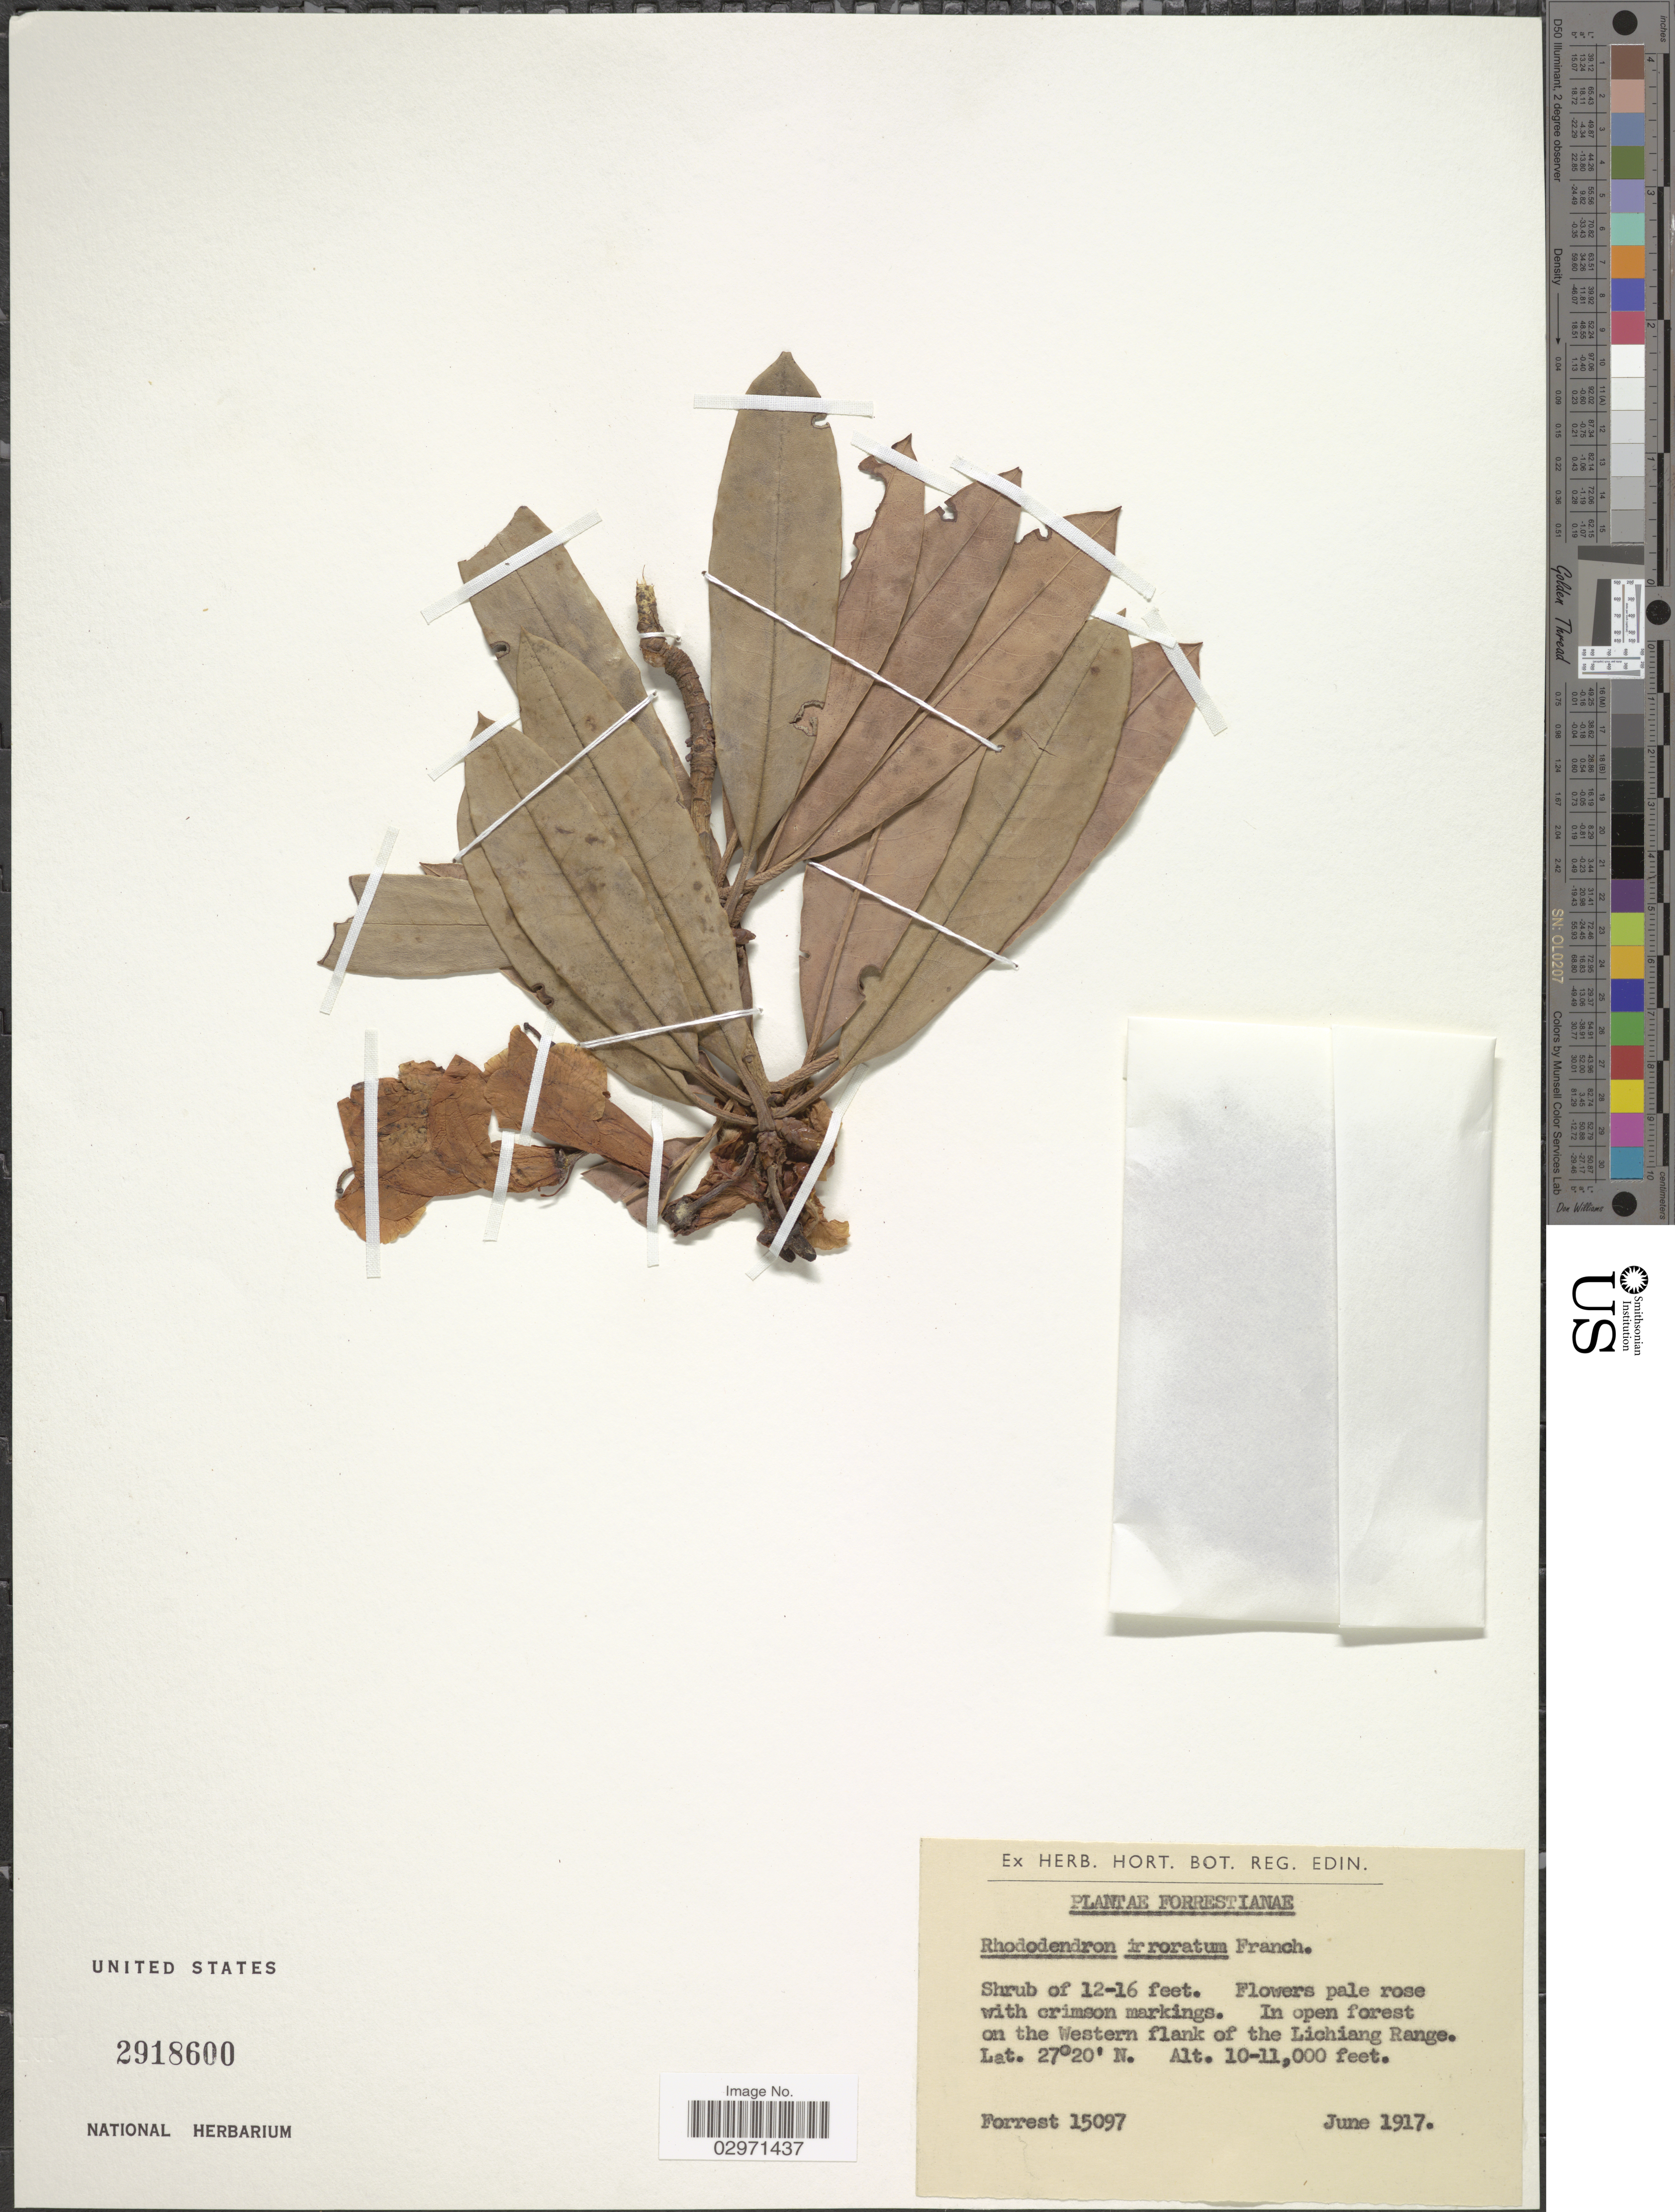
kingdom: Plantae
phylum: Tracheophyta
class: Magnoliopsida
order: Ericales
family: Ericaceae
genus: Rhododendron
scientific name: Rhododendron irroratum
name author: Franch.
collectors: -. Forrest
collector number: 15097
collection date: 1917-06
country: China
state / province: Yunnan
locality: On the Western flank of the Lichiang Range.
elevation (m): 3048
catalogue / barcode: US 2918600